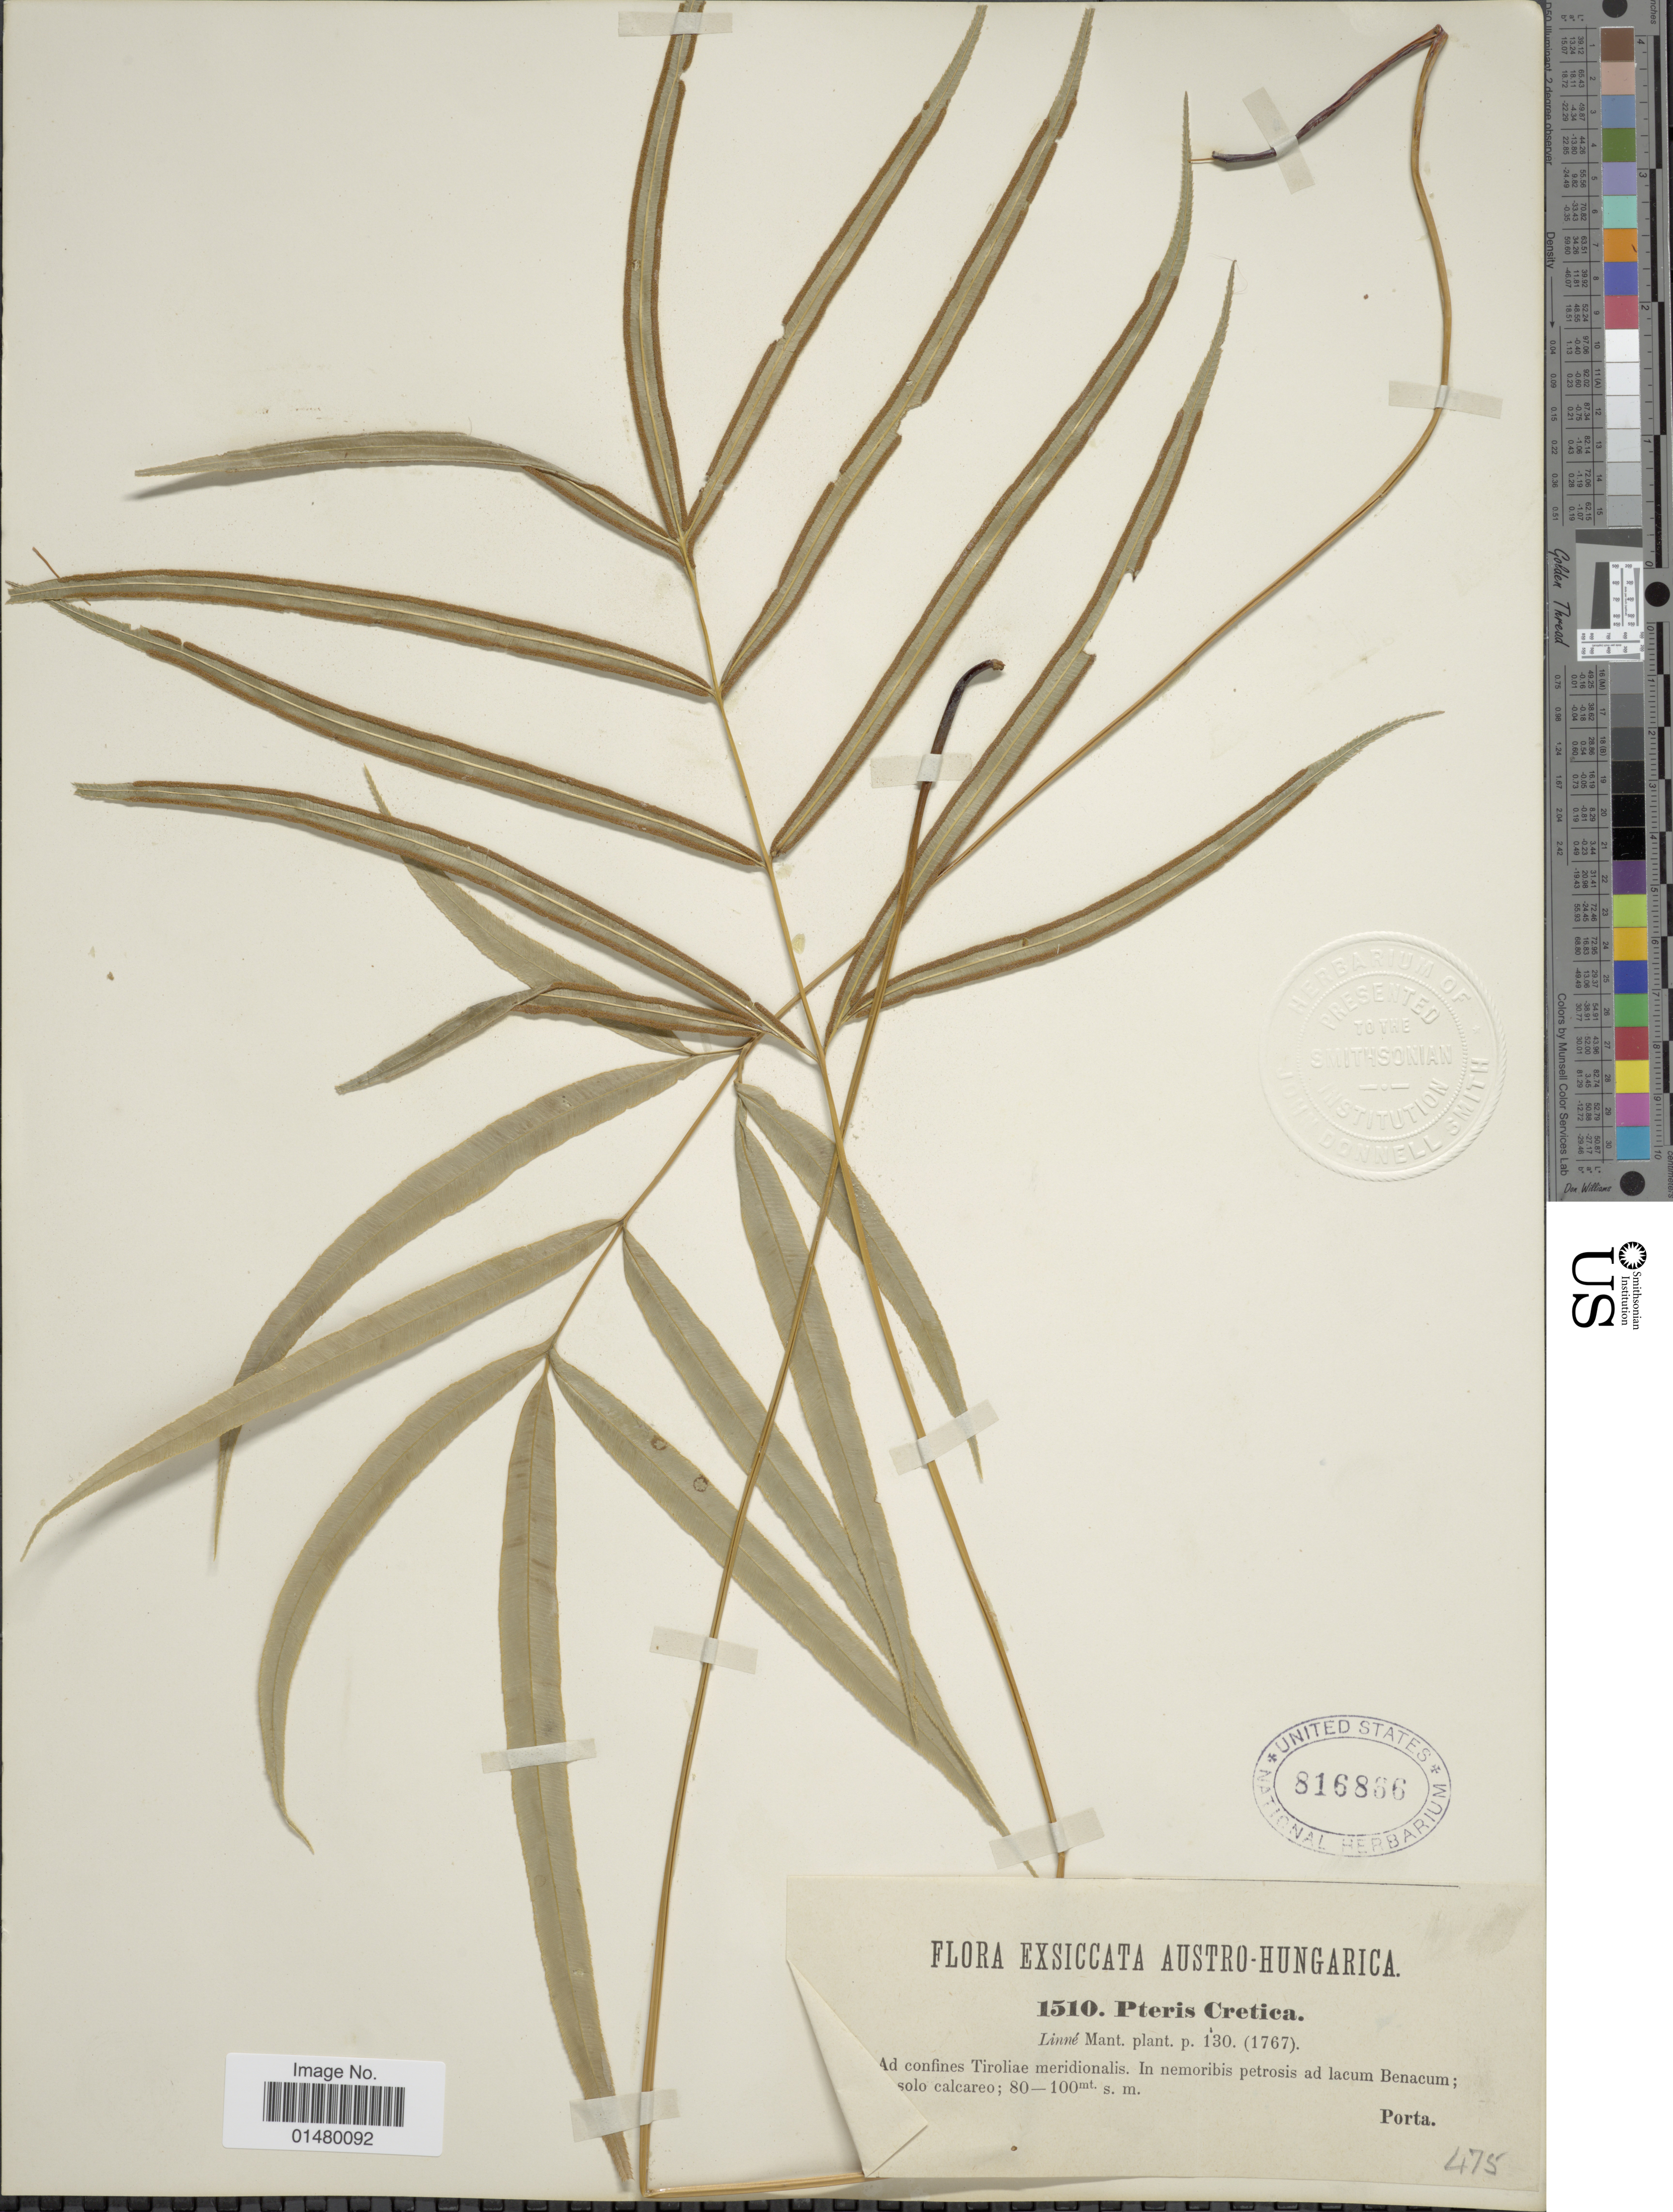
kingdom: Plantae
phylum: Tracheophyta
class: Polypodiopsida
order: Polypodiales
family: Pteridaceae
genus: Pteris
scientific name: Pteris cretica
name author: L.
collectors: -- Porta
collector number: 1510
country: Italy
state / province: Trentino-Alto Adige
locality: Ad confines Tiroliae meridionalis. In nemoribus petrosis ad lacum Benacum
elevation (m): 80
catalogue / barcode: US 816866